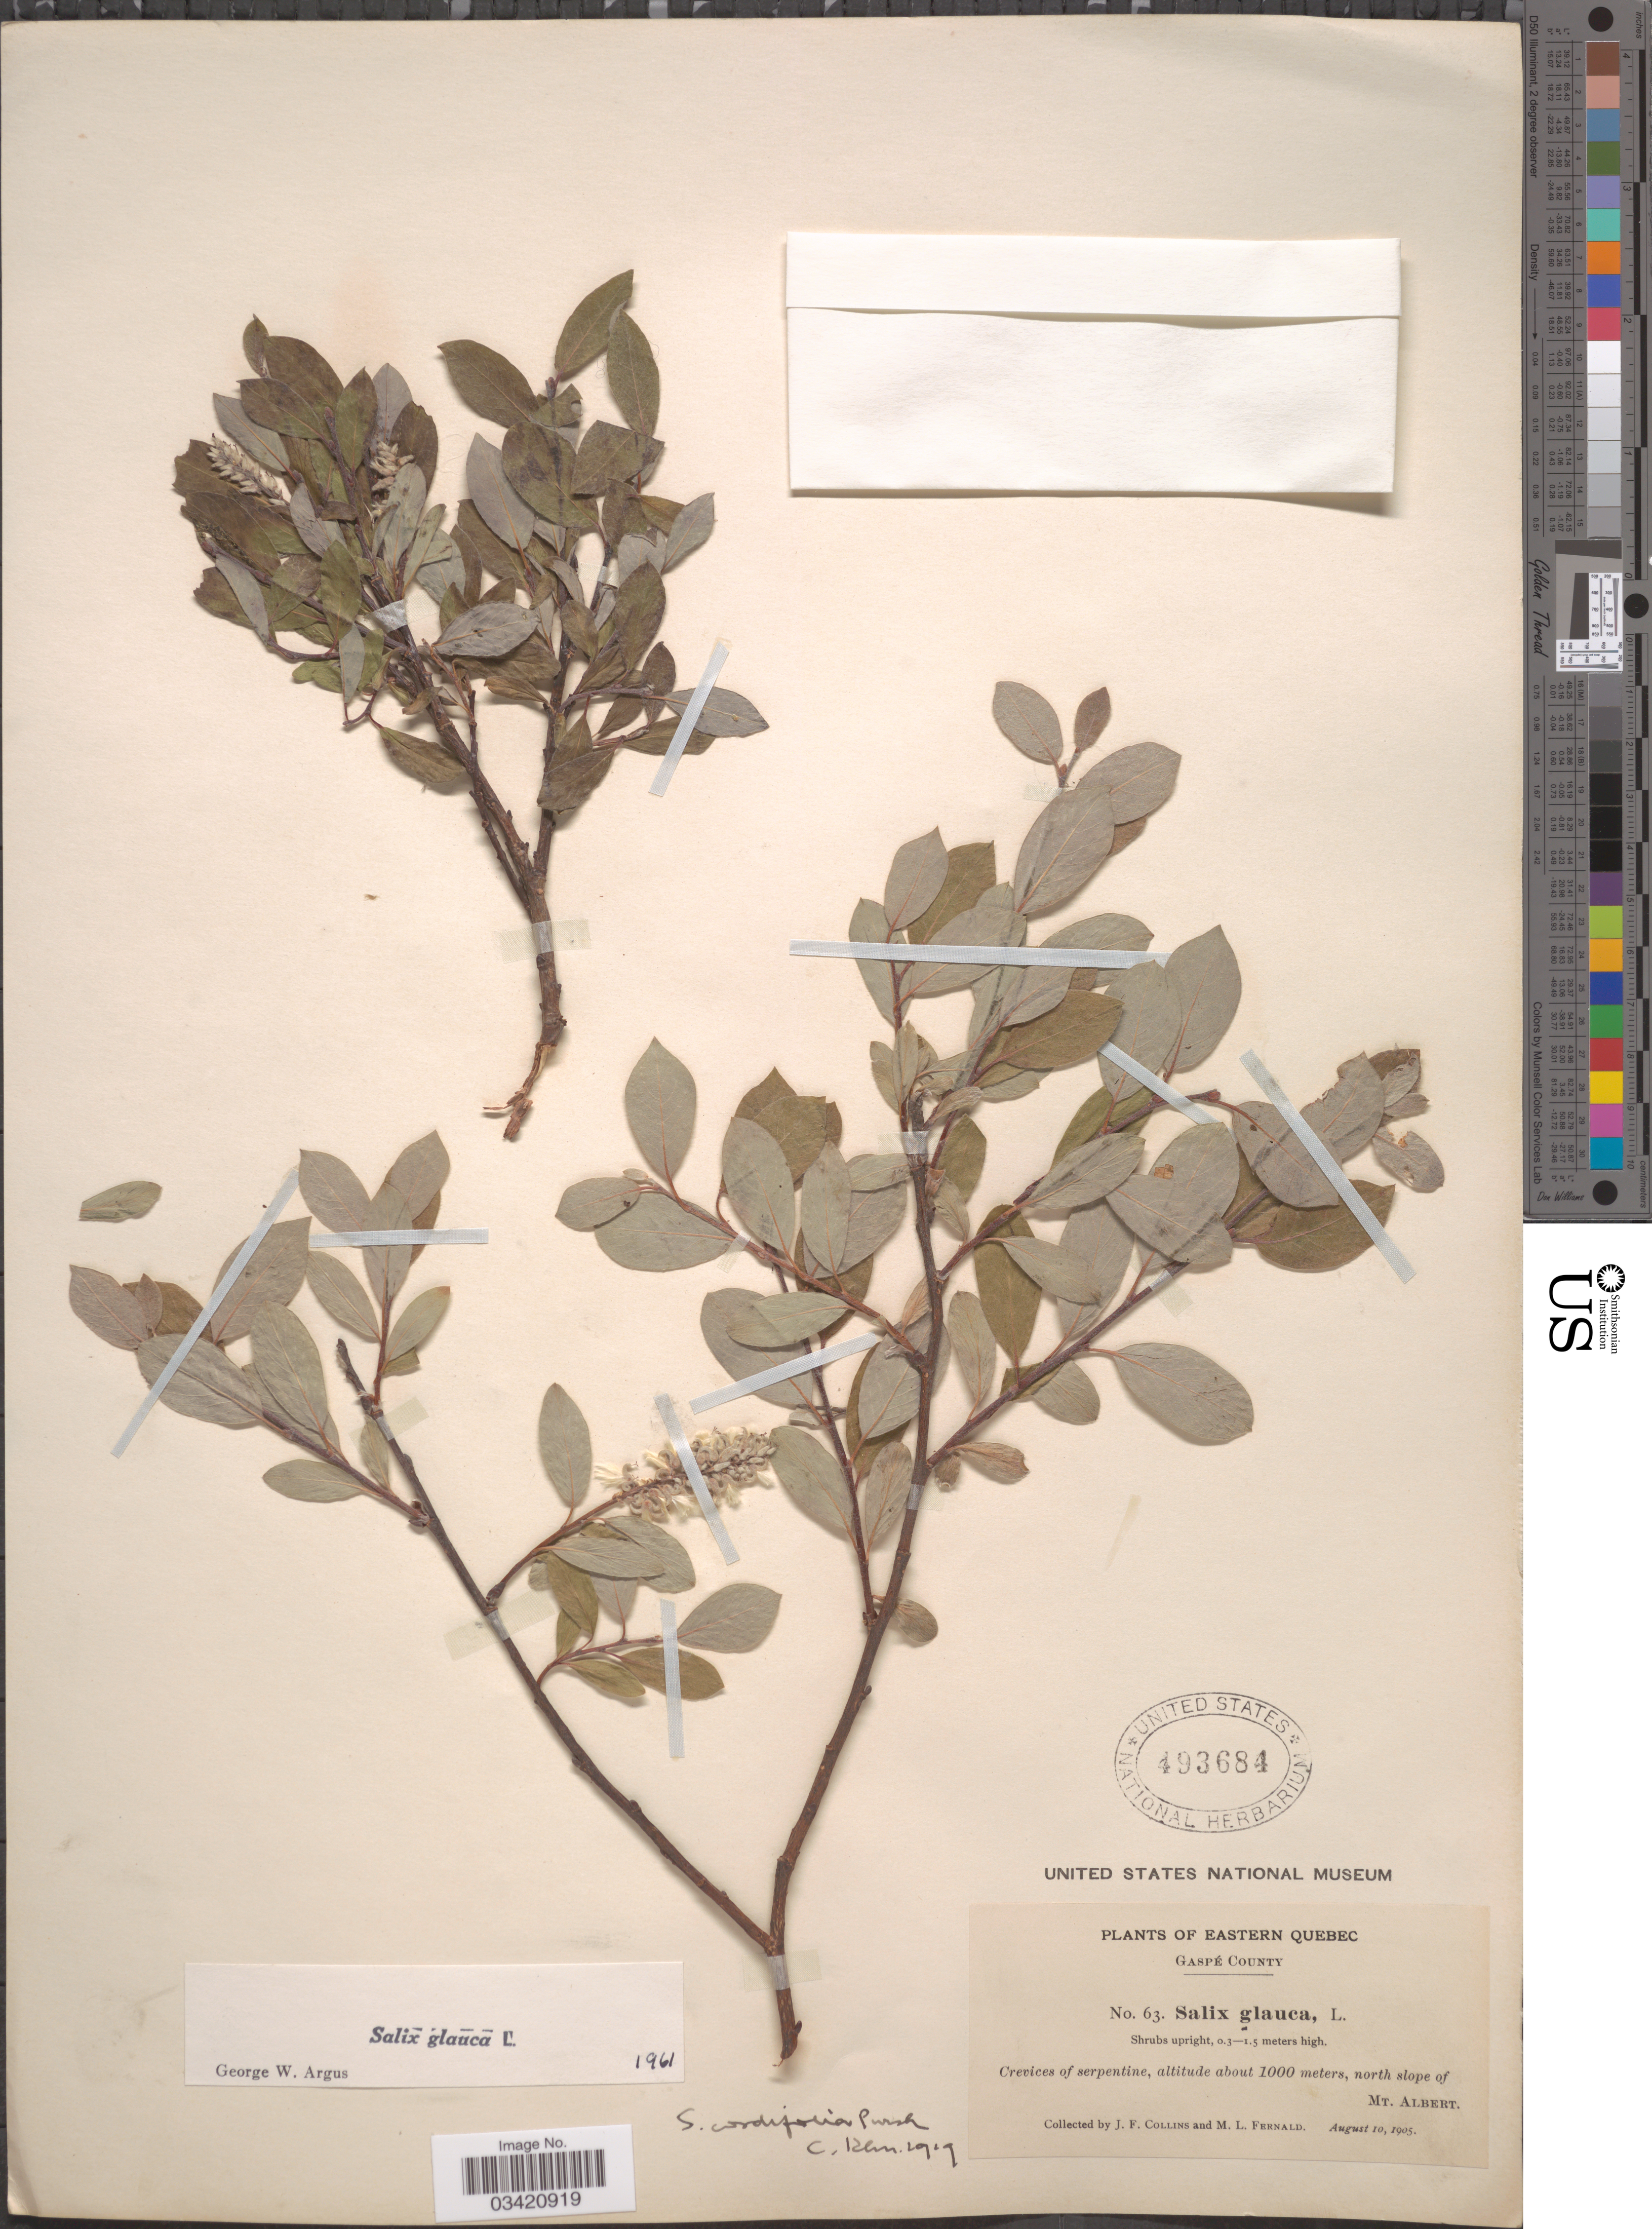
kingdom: Plantae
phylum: Tracheophyta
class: Magnoliopsida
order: Malpighiales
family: Salicaceae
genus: Salix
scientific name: Salix glauca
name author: L.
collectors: J. Collins & M. L. Fernald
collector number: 63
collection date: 1905-08-10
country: Canada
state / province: Quebec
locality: Eastern Quebec. Gaspé County. North slope of Mt. Albert.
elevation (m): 1000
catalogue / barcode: US 493684